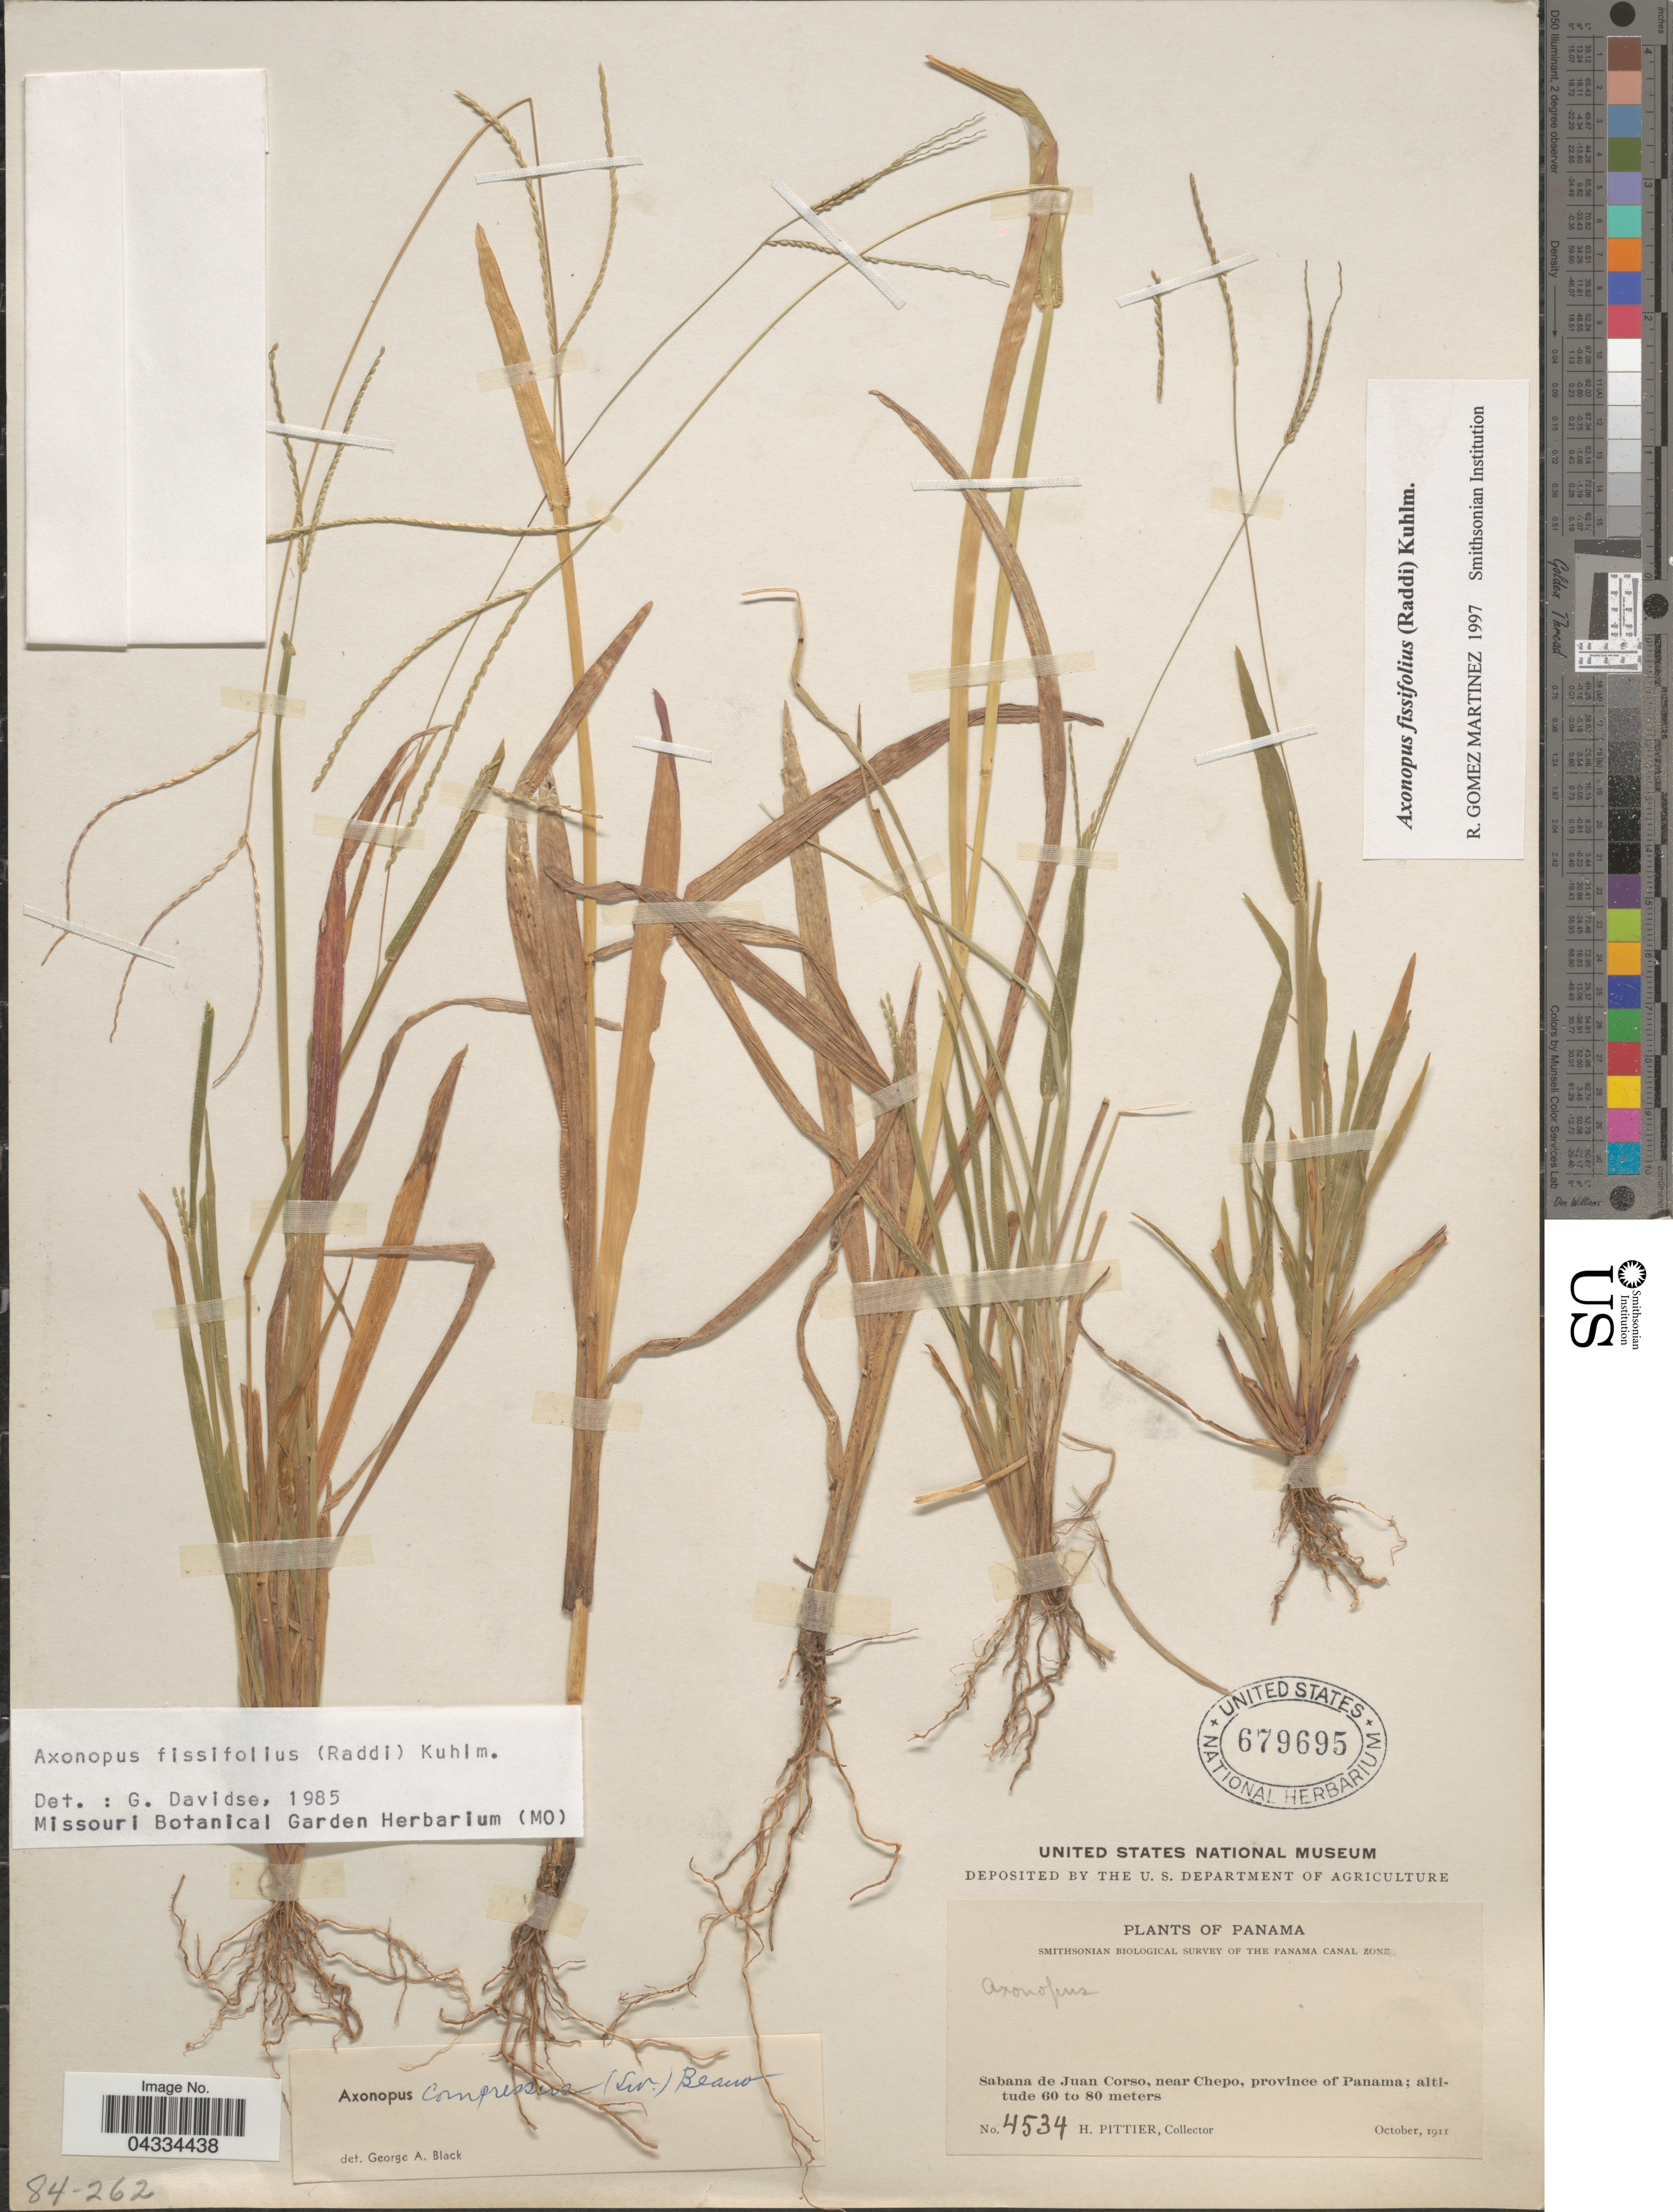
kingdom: Plantae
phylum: Tracheophyta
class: Liliopsida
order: Poales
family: Poaceae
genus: Axonopus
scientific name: Axonopus fissifolius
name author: (Raddi) Kuhlm.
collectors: H. F. Pittier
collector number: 4534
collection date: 1911-10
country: Panama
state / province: Panamá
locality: Smithsonian Biological Survey of the Panama Canal Zone. Sabana de Juan Corso, near Chepo.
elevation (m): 60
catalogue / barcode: US 679695